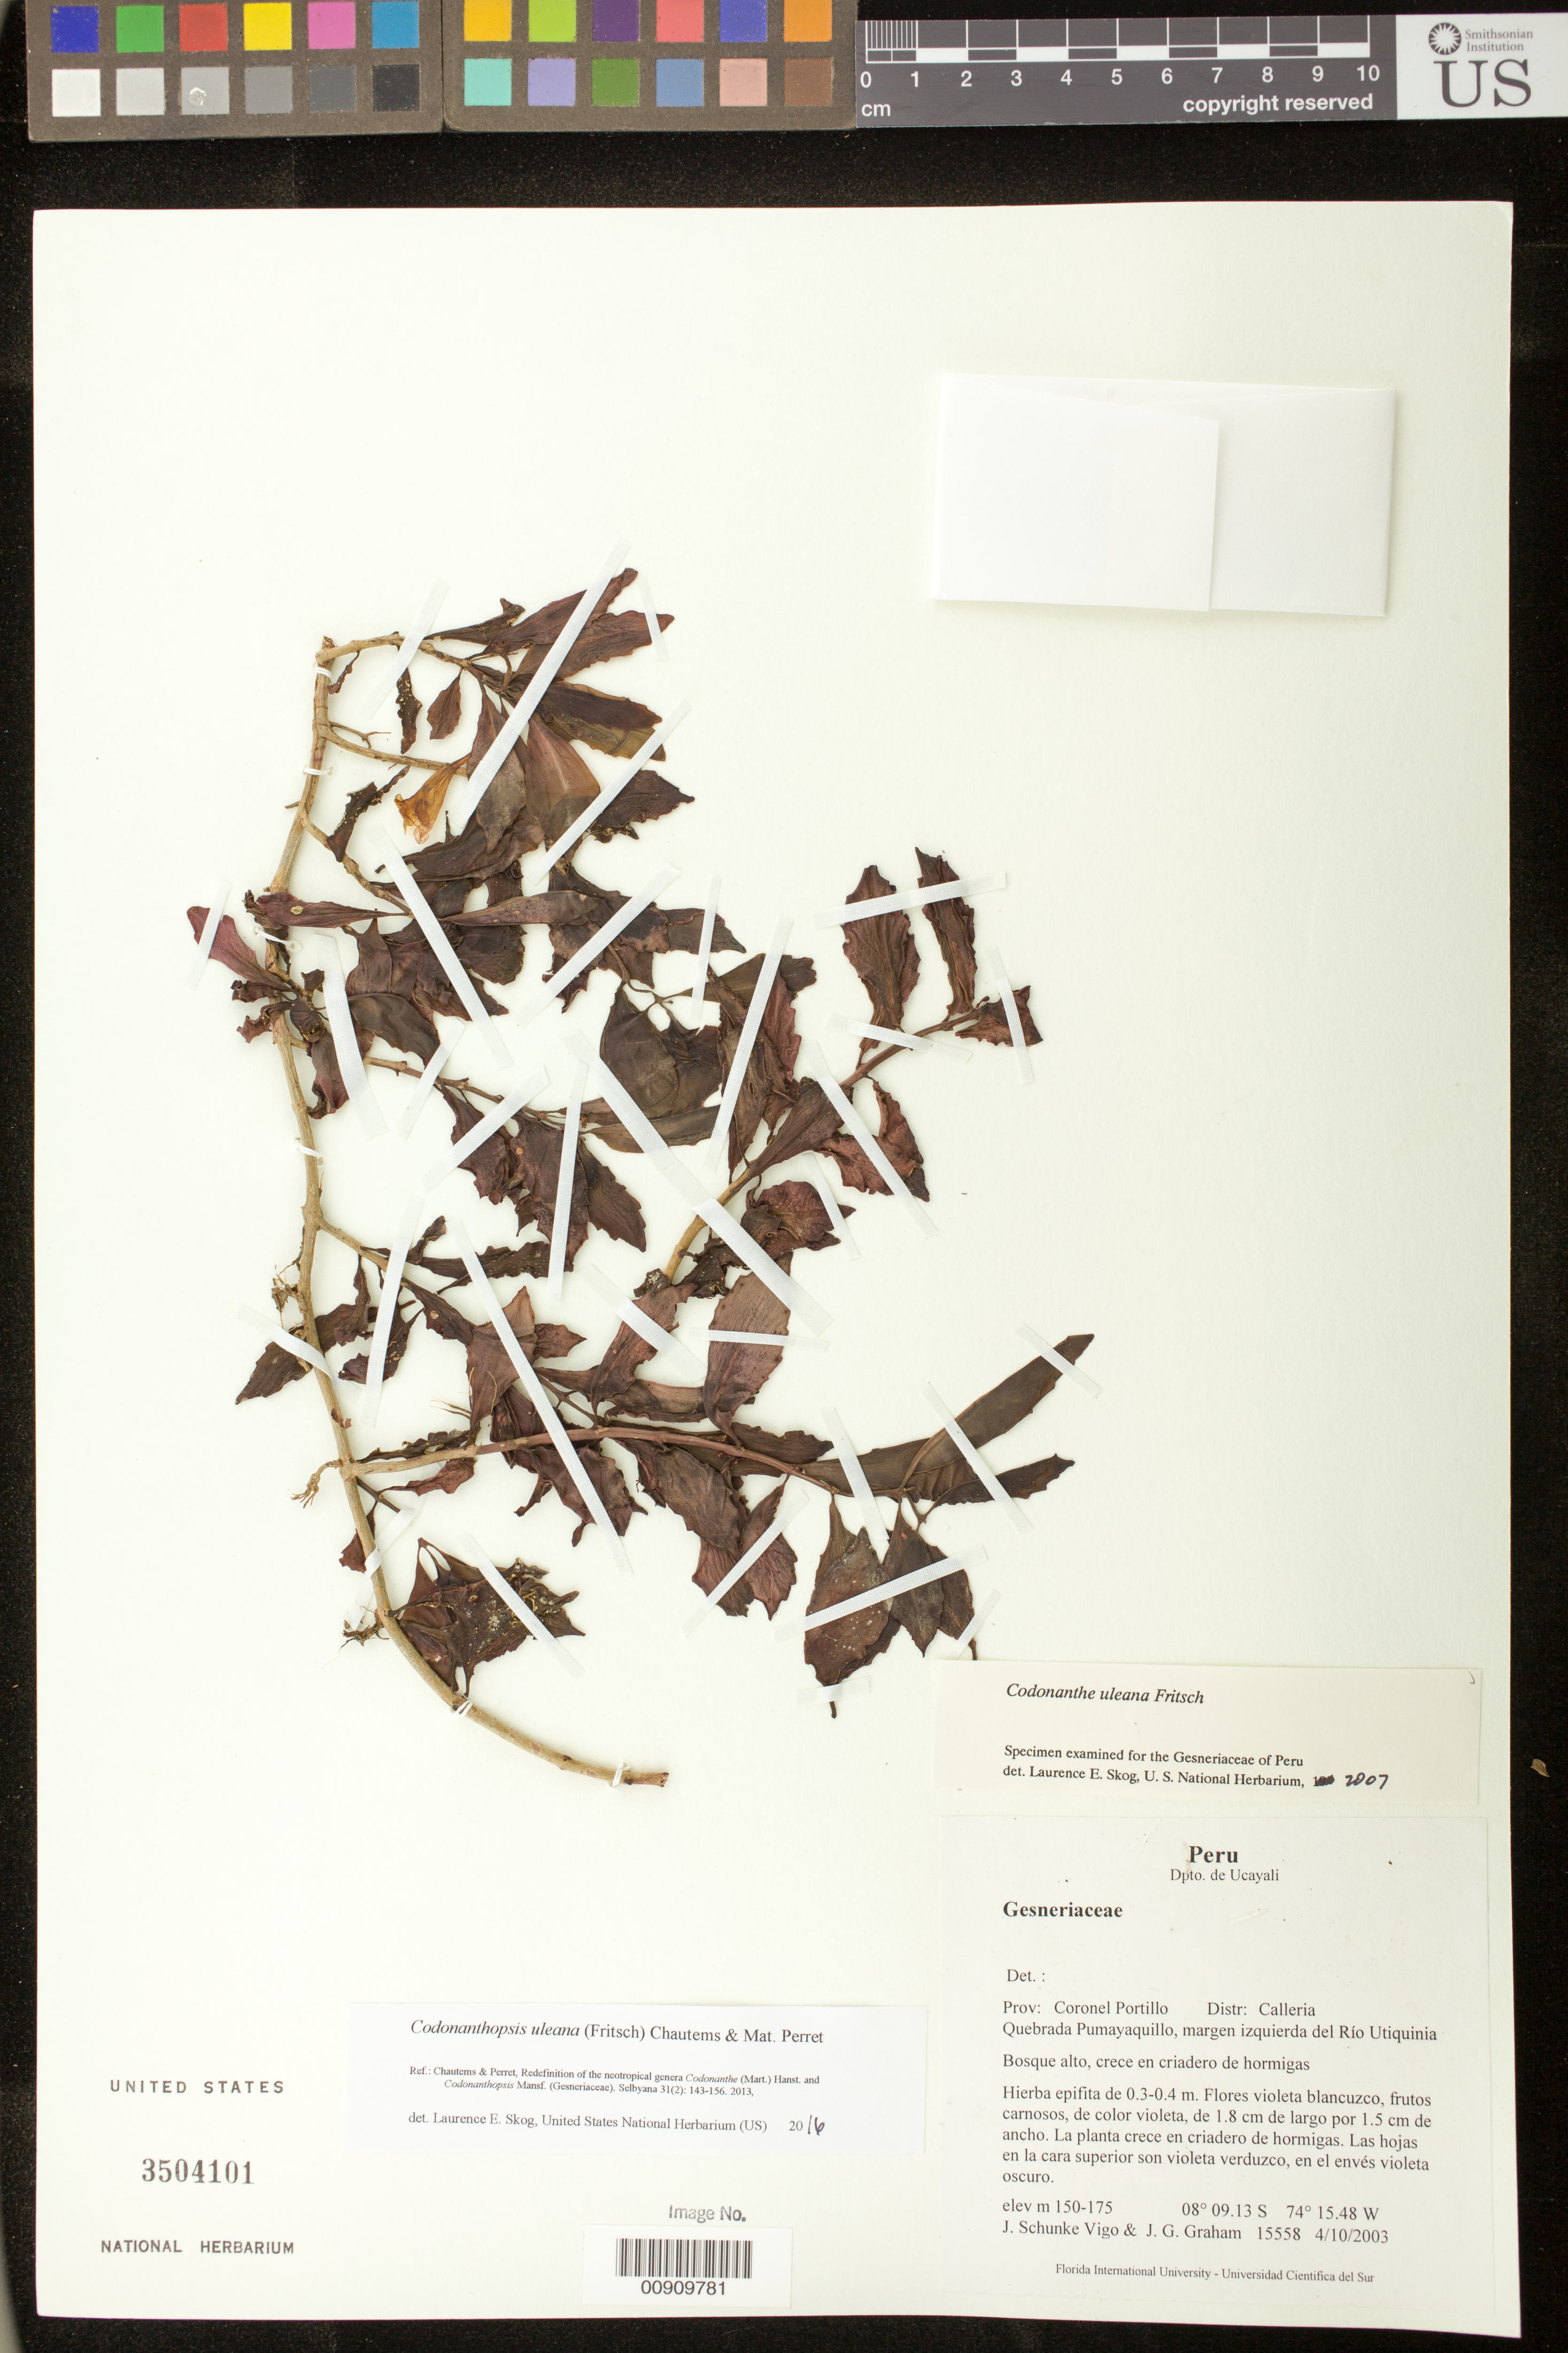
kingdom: Plantae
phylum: Tracheophyta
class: Magnoliopsida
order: Lamiales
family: Gesneriaceae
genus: Codonanthopsis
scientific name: Codonanthopsis uleana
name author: (Fritsch) Chautems & Mat.Perret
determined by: Skog, Laurence E.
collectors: J. Schunke Vigo & J. G. Graham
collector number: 15558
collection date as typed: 10 Apr 2003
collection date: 2003-04-10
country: Peru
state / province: Ucayali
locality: Prov. Coronel Portillo; Distr. Callera; Quebrada Pumayaquillo, margen izquierda del Rí Utiquinia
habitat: Bosque alto, crece en criadero de hormigas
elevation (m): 150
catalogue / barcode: US 3504101